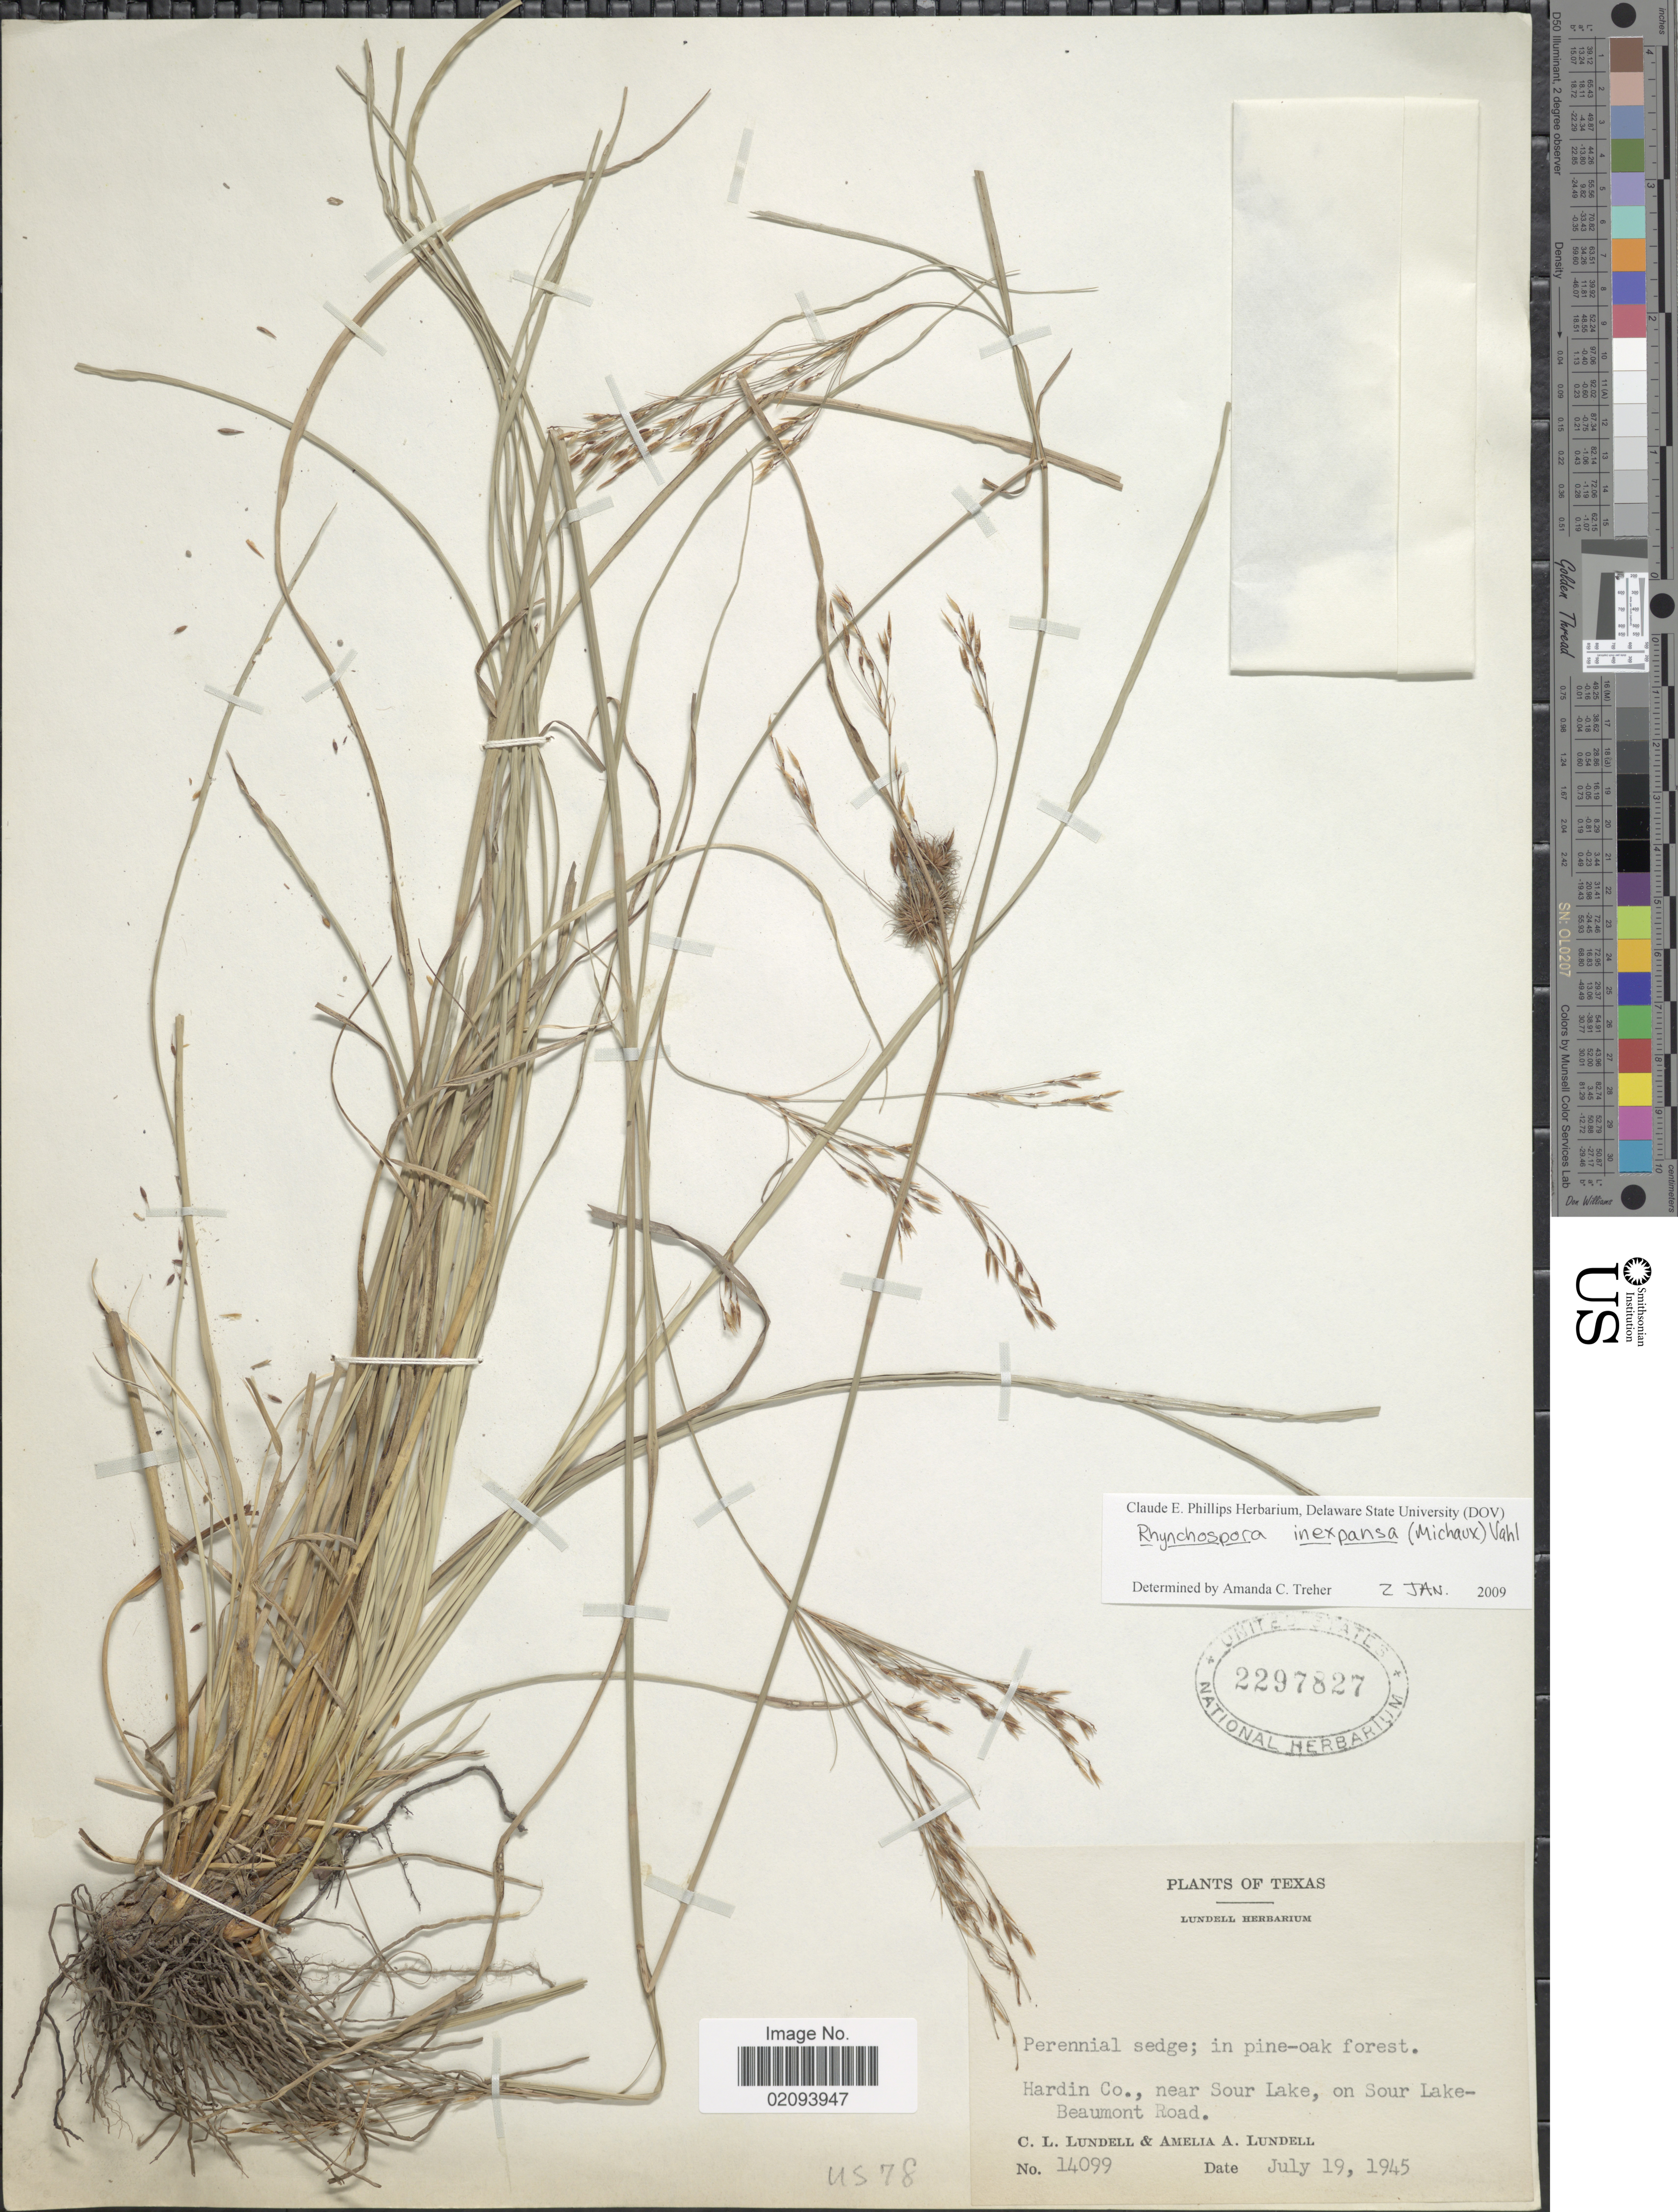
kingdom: Plantae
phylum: Tracheophyta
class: Liliopsida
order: Poales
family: Cyperaceae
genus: Rhynchospora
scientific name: Rhynchospora inexpansa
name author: (Michx.) Vahl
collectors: C. L. Lundell & A. A. Lundell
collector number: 14099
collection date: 1945-07-19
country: United States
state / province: Texas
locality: Hardin Co., near Sour Lake, on Sour Lake-Beaumont Road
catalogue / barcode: US 2297827